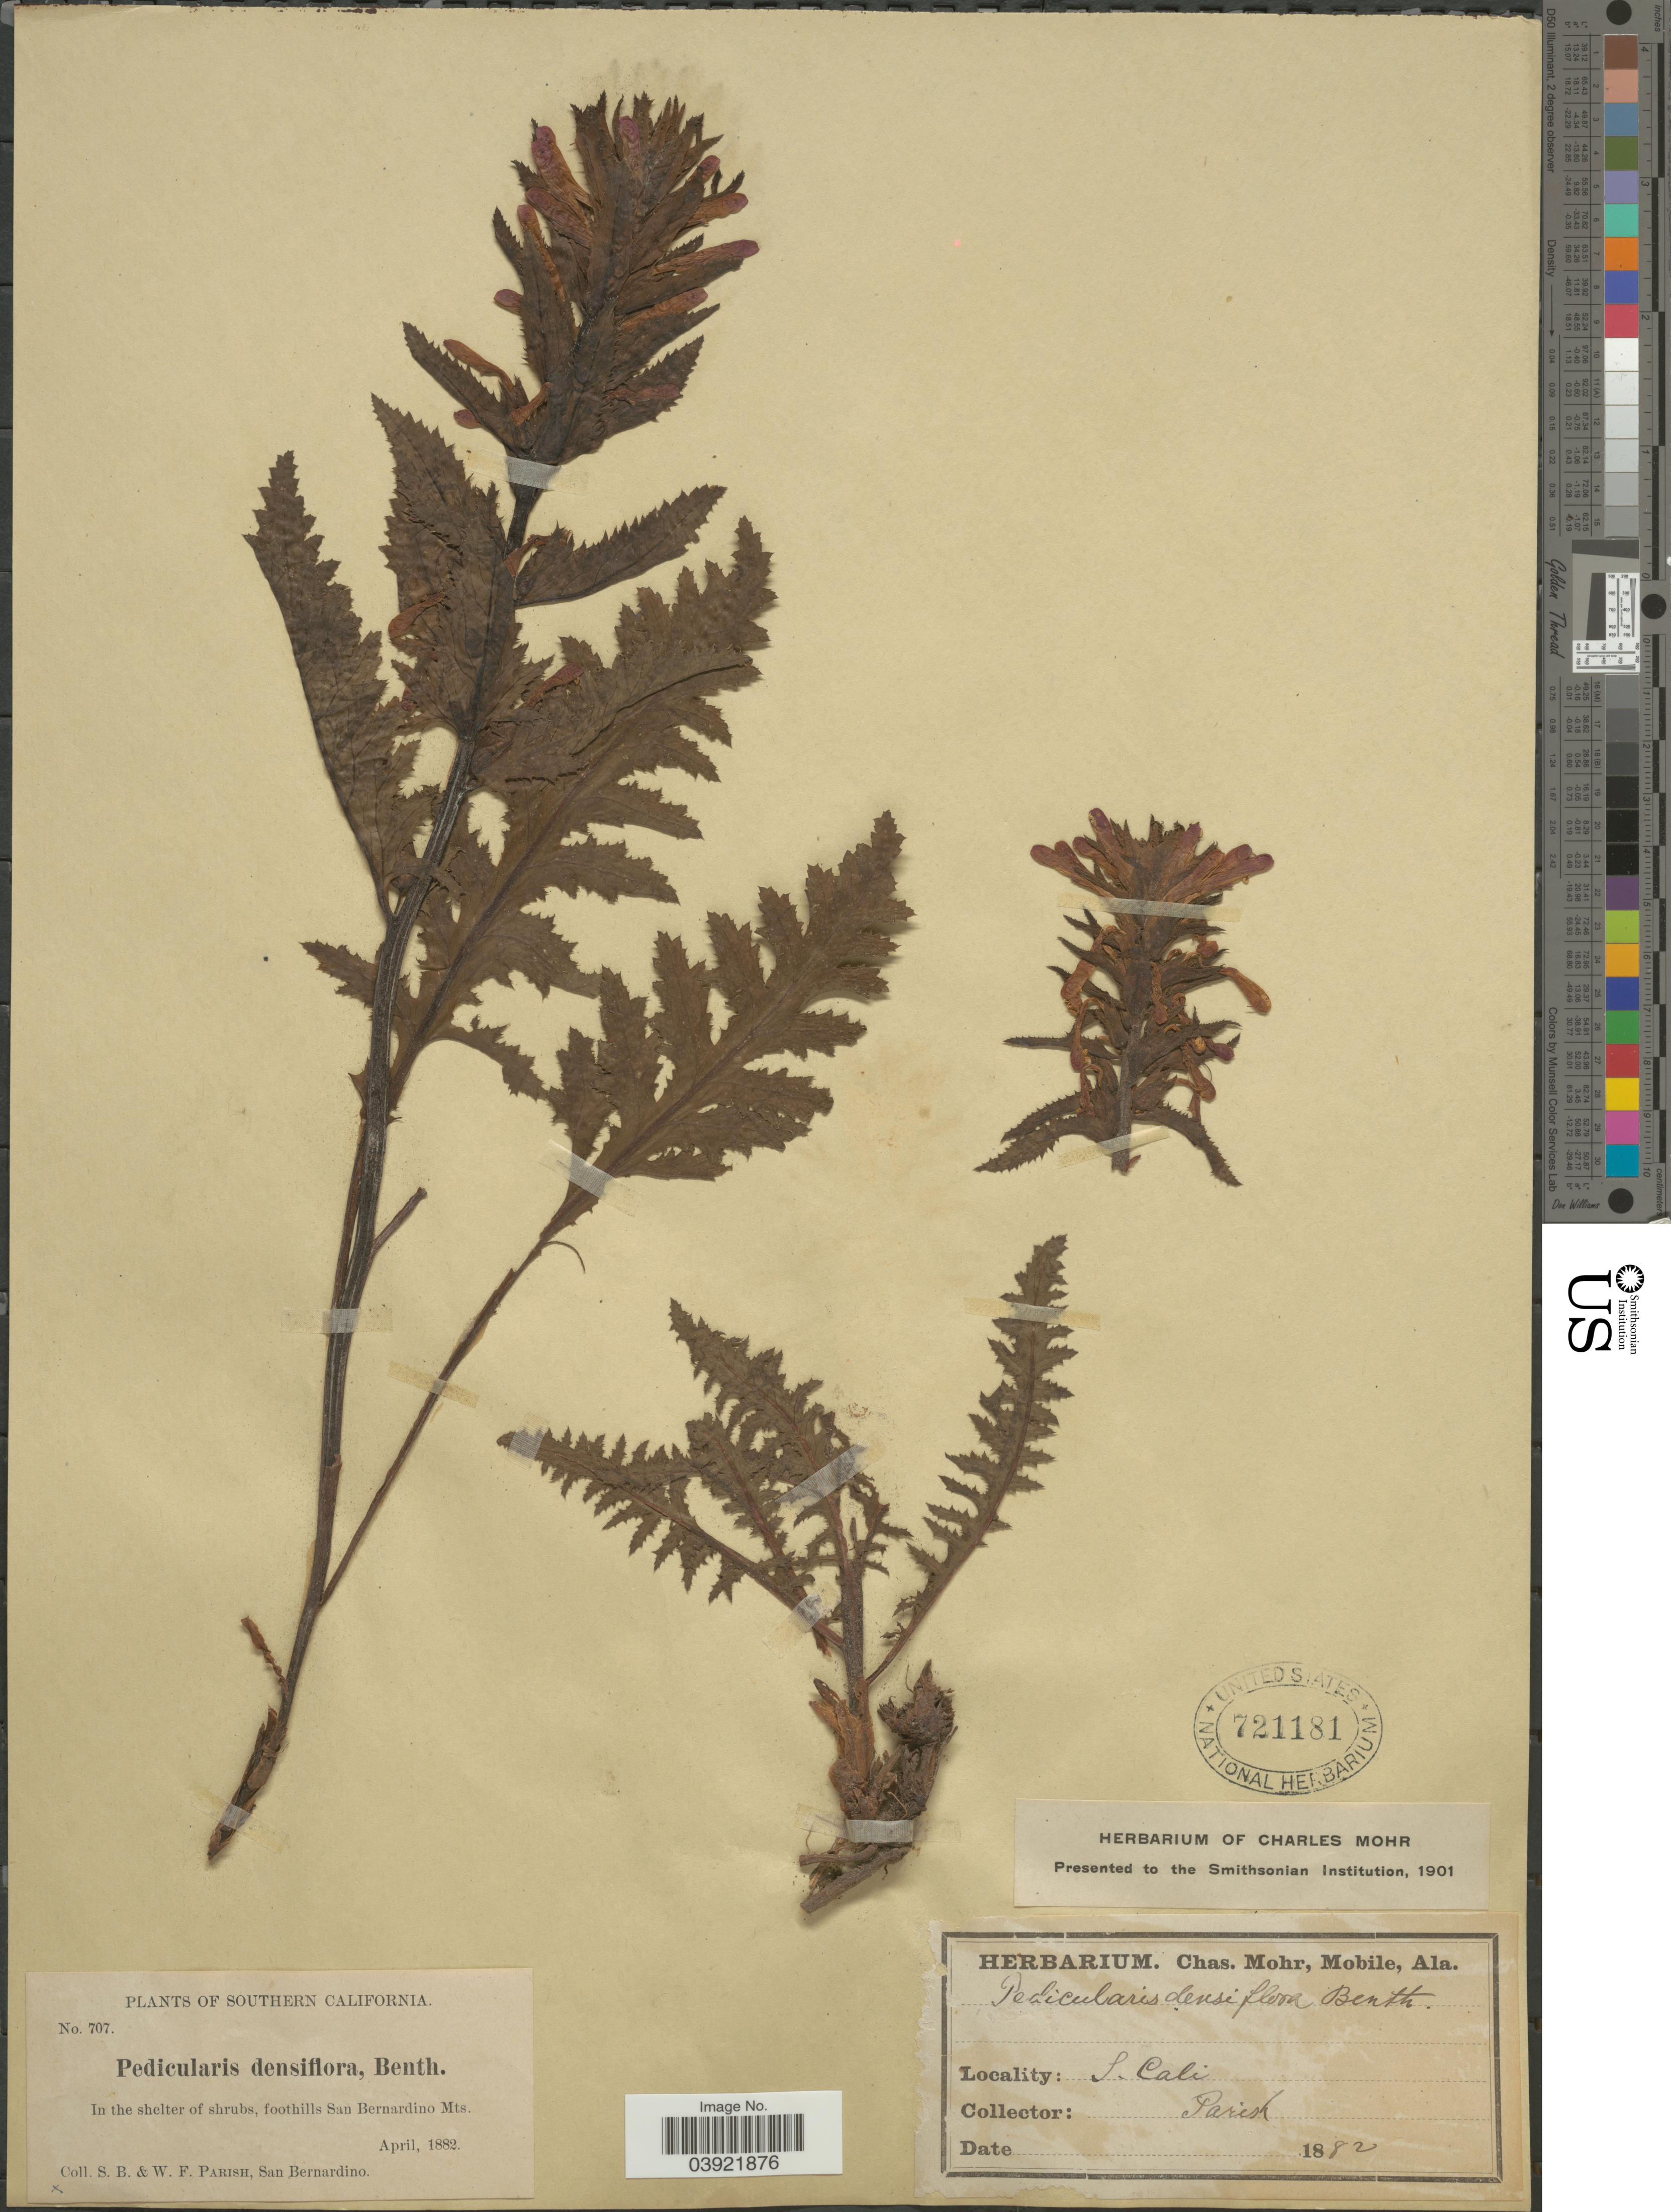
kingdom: Plantae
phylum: Tracheophyta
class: Magnoliopsida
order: Lamiales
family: Orobanchaceae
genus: Pedicularis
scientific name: Pedicularis densiflora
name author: Benth.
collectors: S. B. Parish & W. F. Parish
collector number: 707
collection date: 1882-04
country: United States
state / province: California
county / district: San Bernardino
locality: Southern California. Foothills San Bernardino Mts.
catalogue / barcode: US 721181